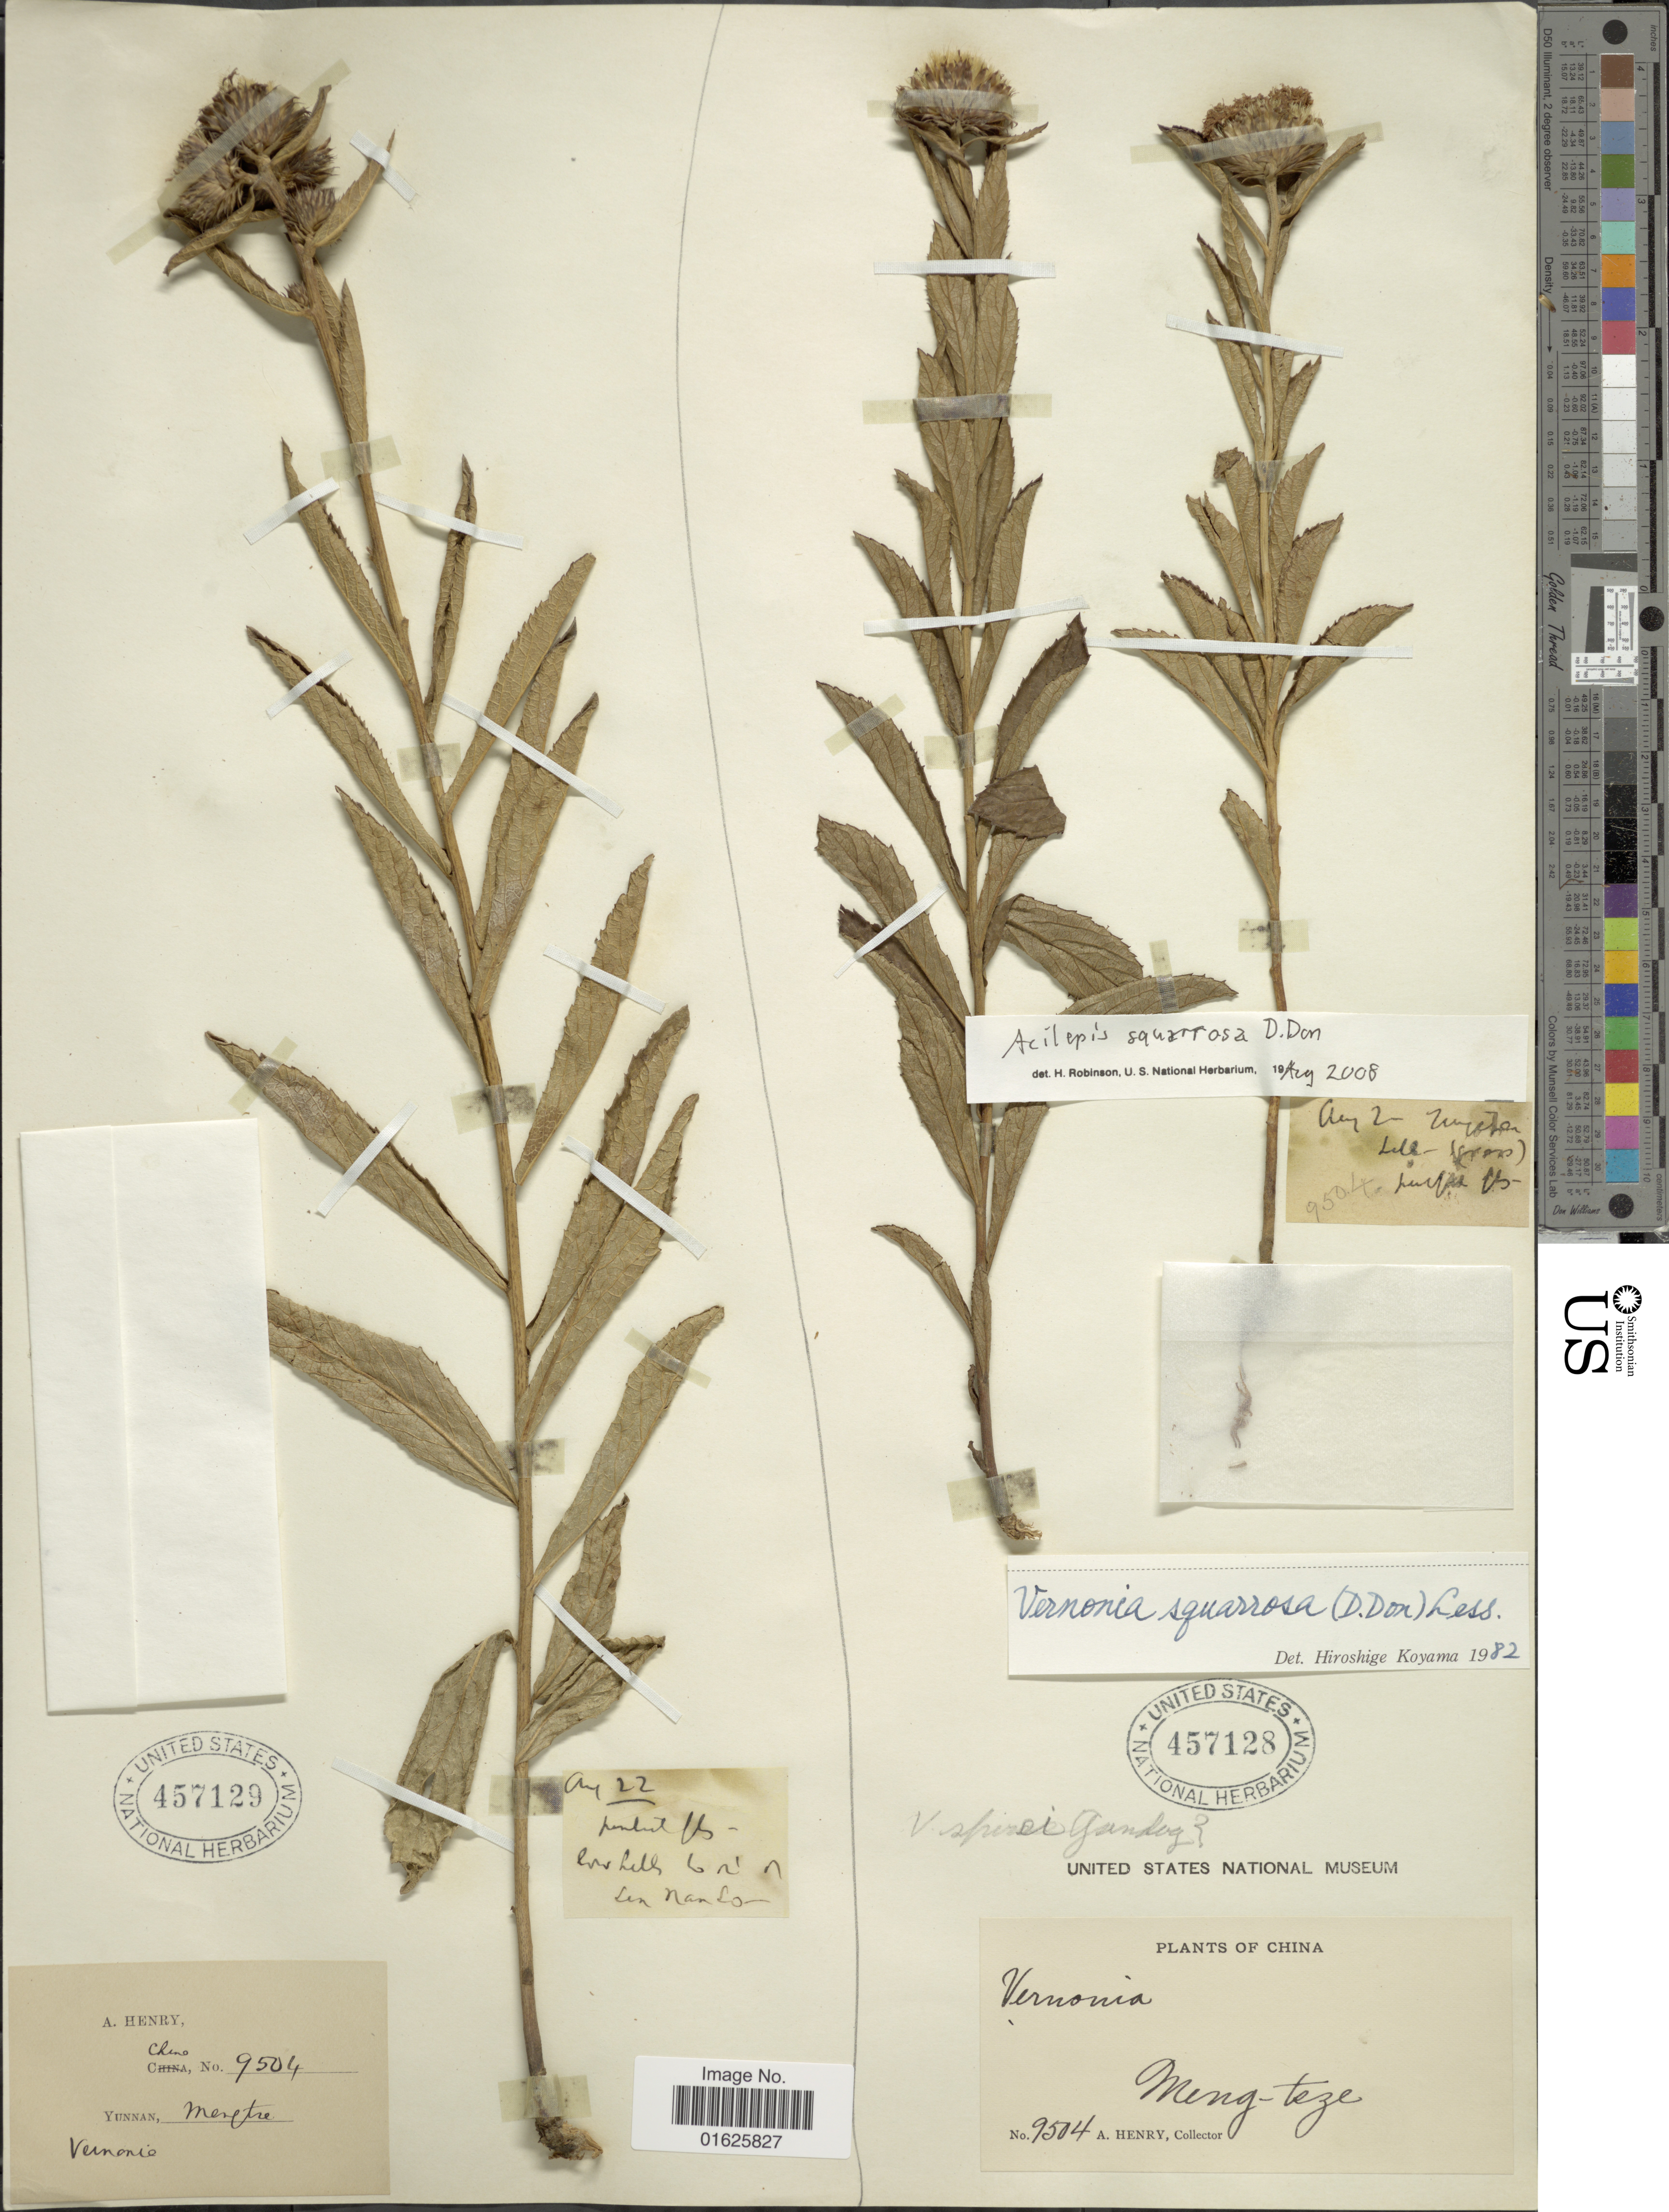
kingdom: Plantae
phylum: Tracheophyta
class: Magnoliopsida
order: Asterales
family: Asteraceae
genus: Acilepis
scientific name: Acilepis squarrosa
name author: D. Don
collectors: A. Henry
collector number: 9504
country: China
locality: Meng-tsze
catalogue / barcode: US 457128-2